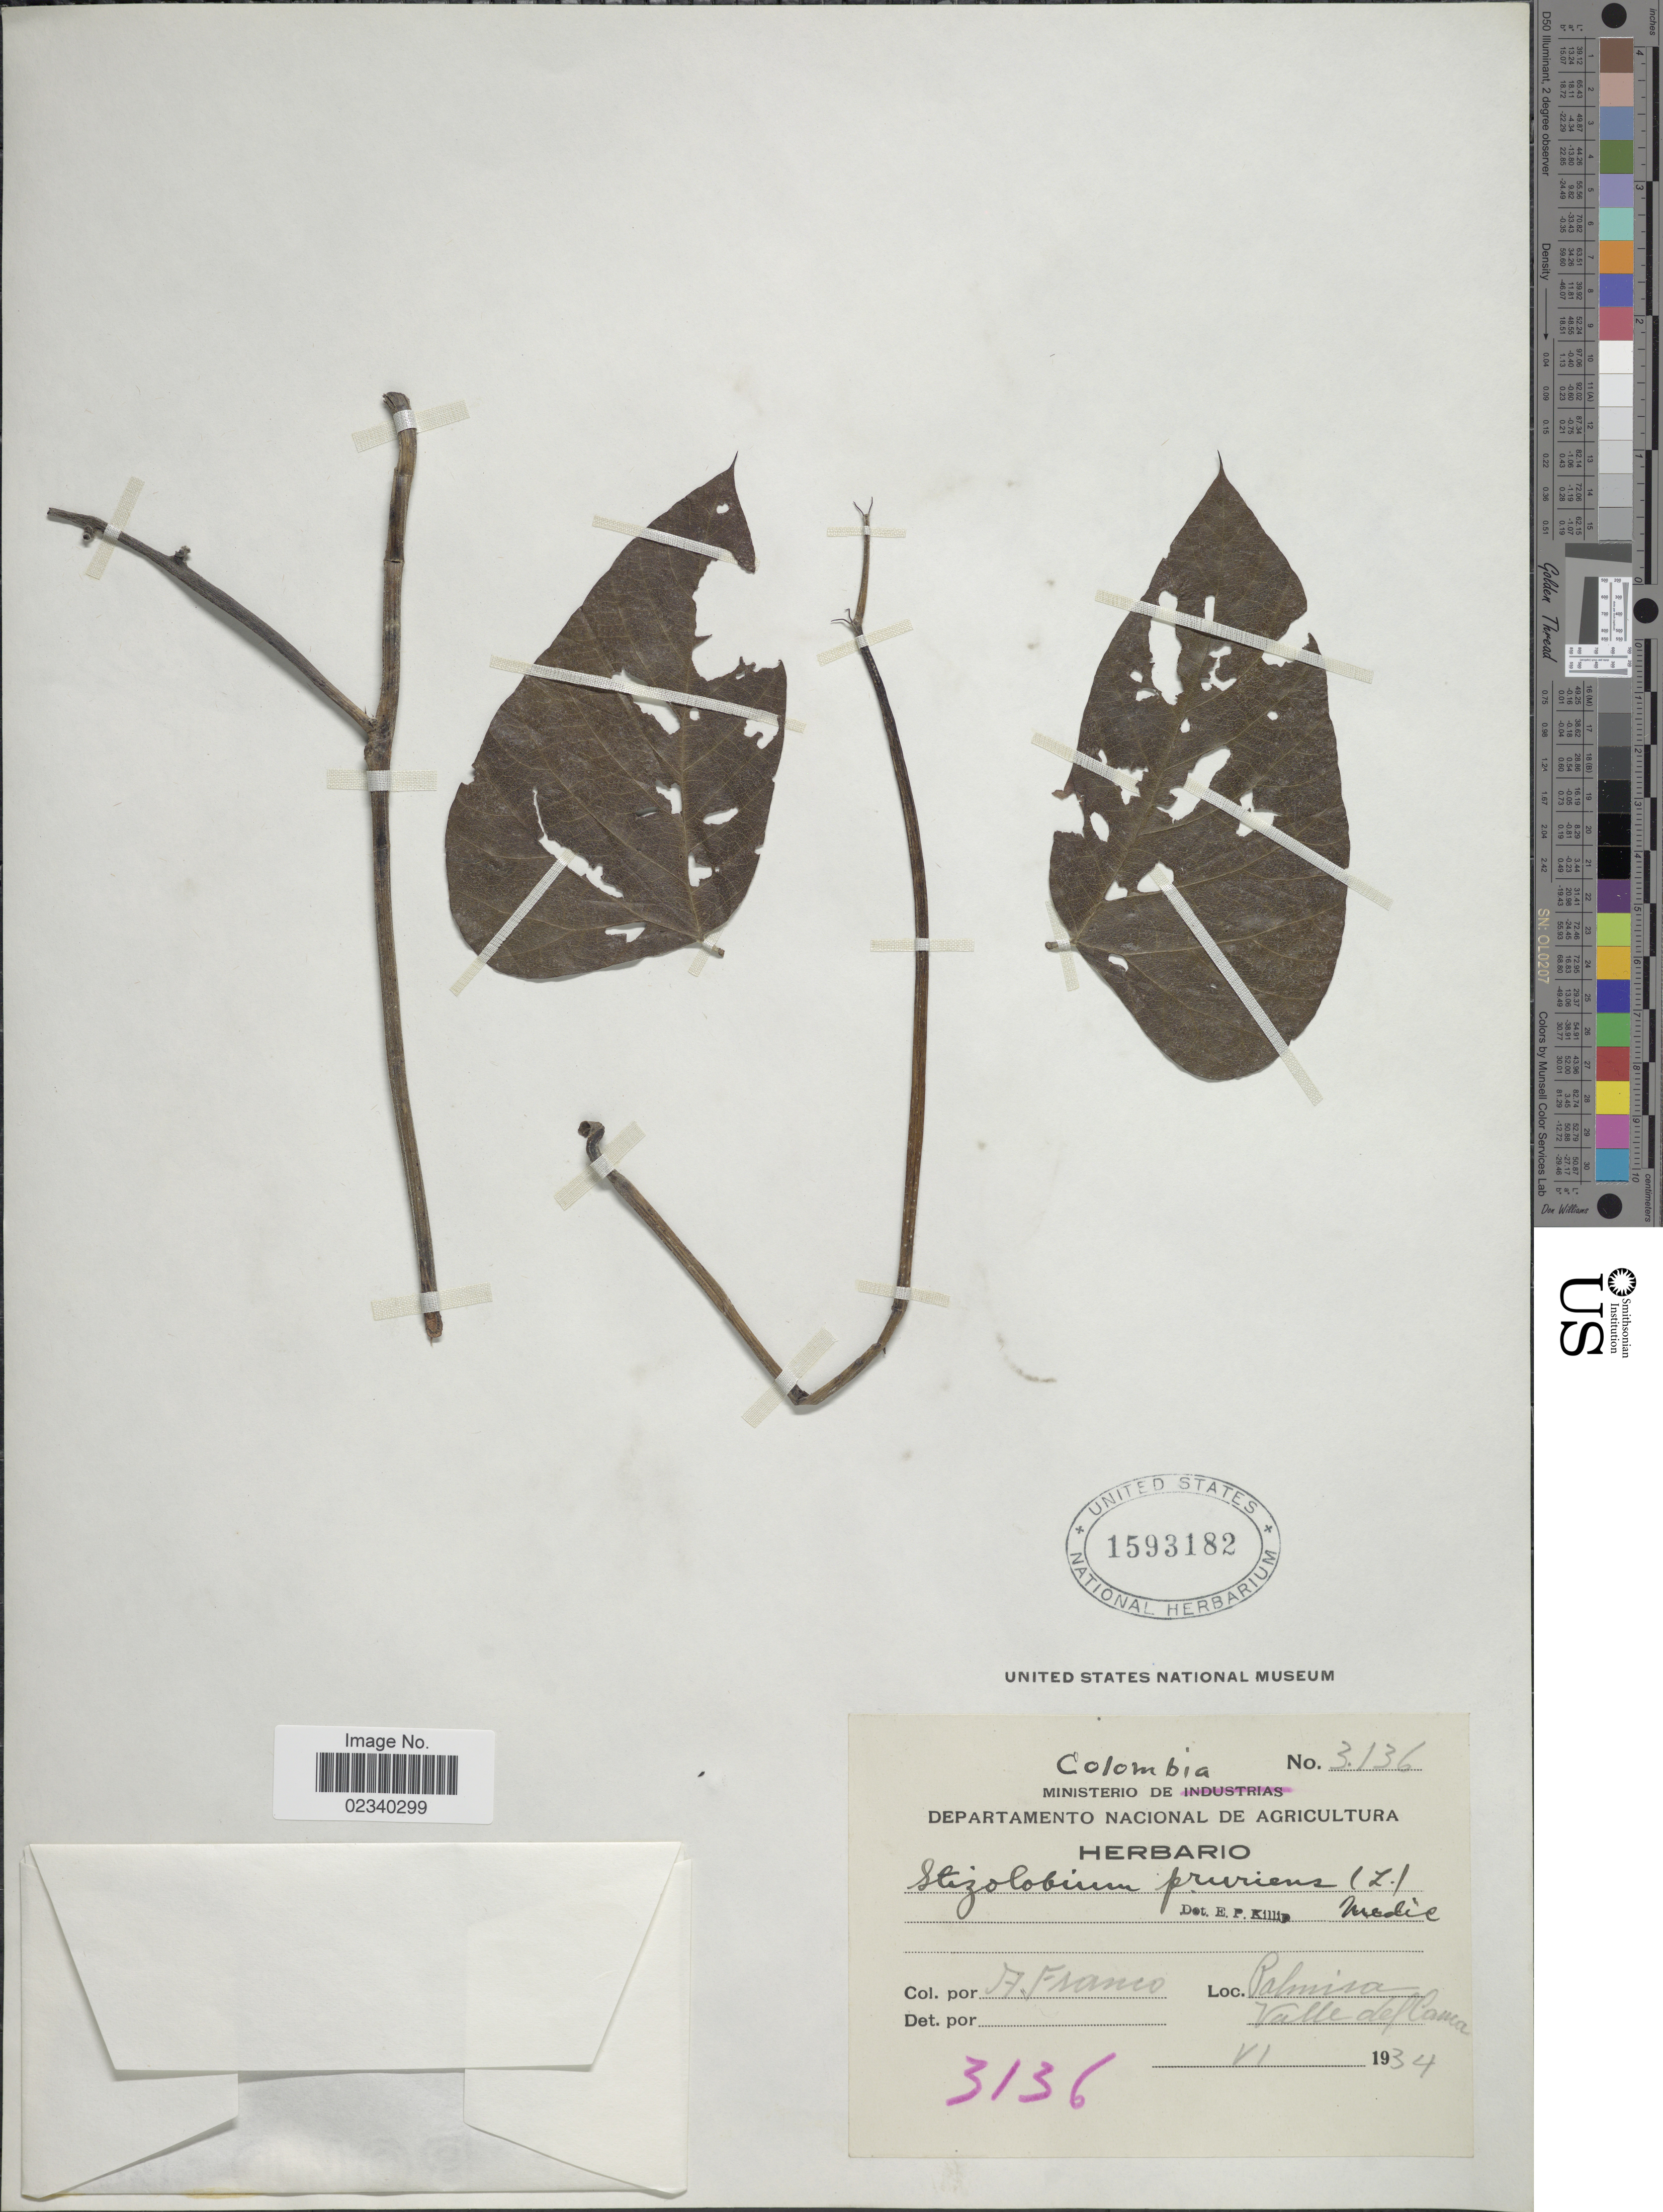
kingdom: Plantae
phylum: Tracheophyta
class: Magnoliopsida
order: Fabales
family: Fabaceae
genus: Mucuna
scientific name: Mucuna pruriens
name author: (L.) DC.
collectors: A. Franco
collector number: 3136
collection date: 1934-06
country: Colombia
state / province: Valle del Cauca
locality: Palmira, Valle del Cauca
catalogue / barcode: US 1593182